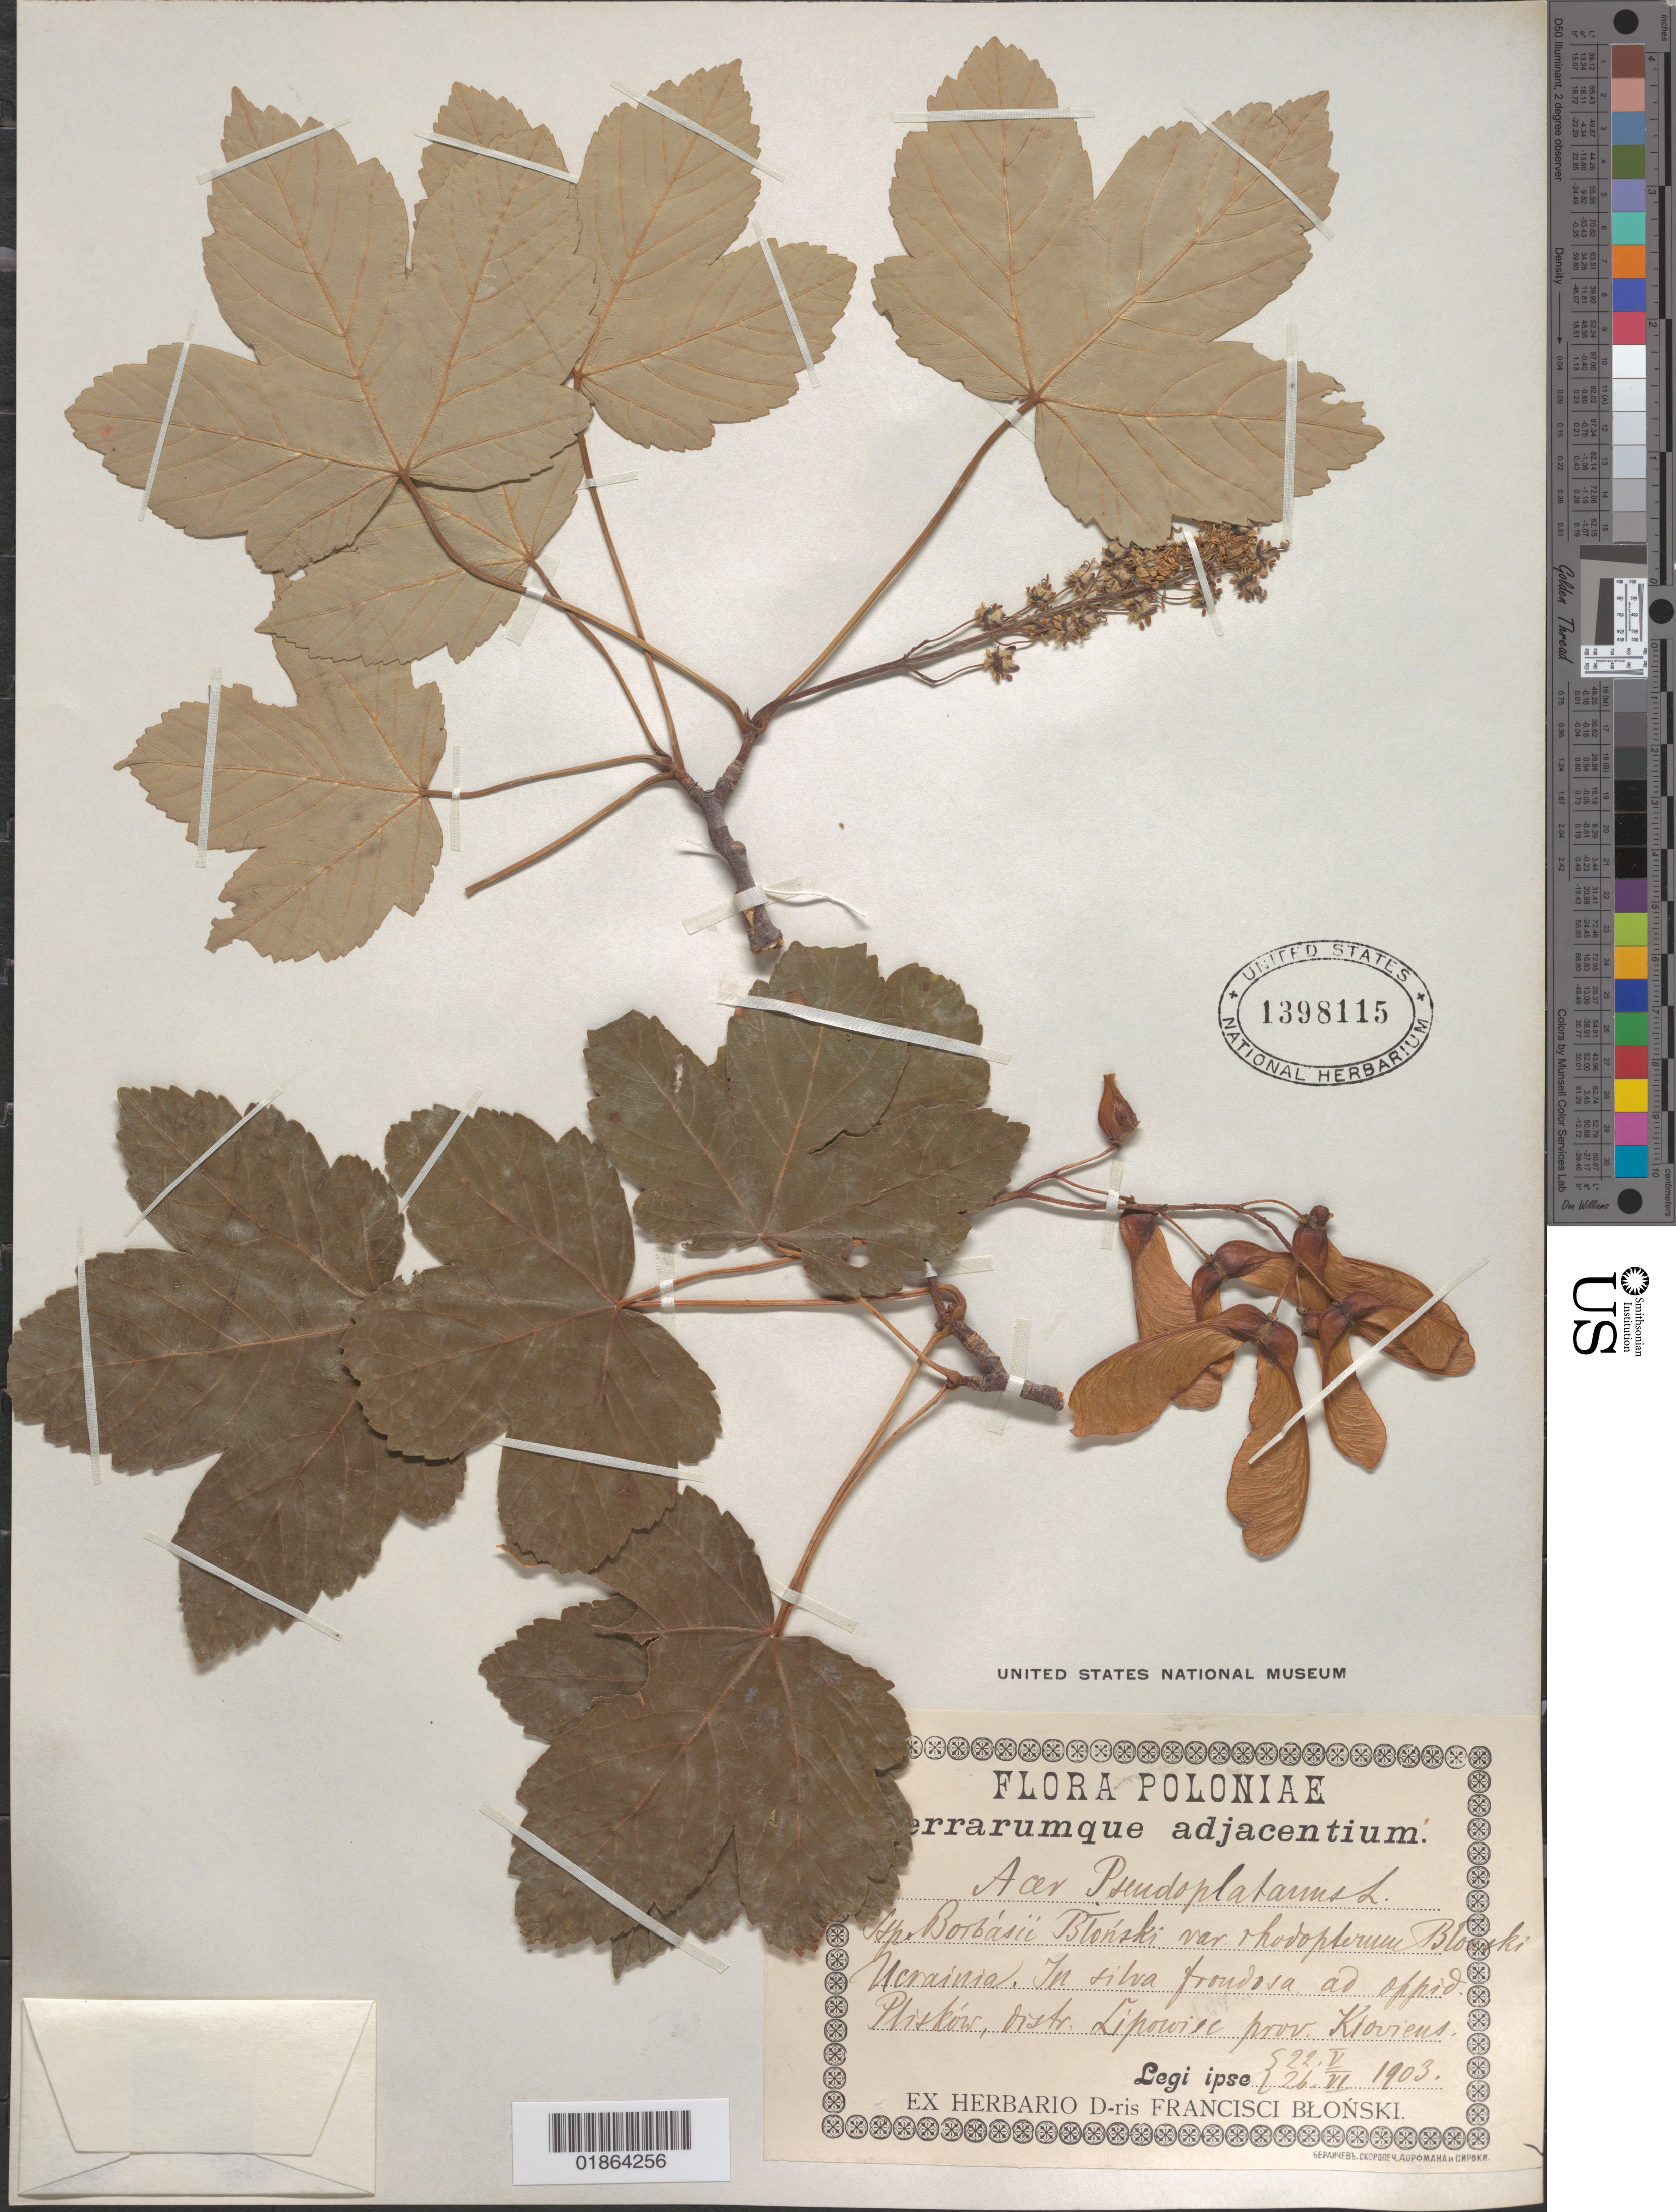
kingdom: Plantae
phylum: Tracheophyta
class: Magnoliopsida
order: Sapindales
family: Sapindaceae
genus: Acer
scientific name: Acer pseudoplatanus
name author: L.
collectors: F. Blonski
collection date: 1903-05-22,1903-06-26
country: Poland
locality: Plisków, Distr. Lipowiec; Prov. Kioviens [?]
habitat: In silvis frondosa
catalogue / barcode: US 1398115